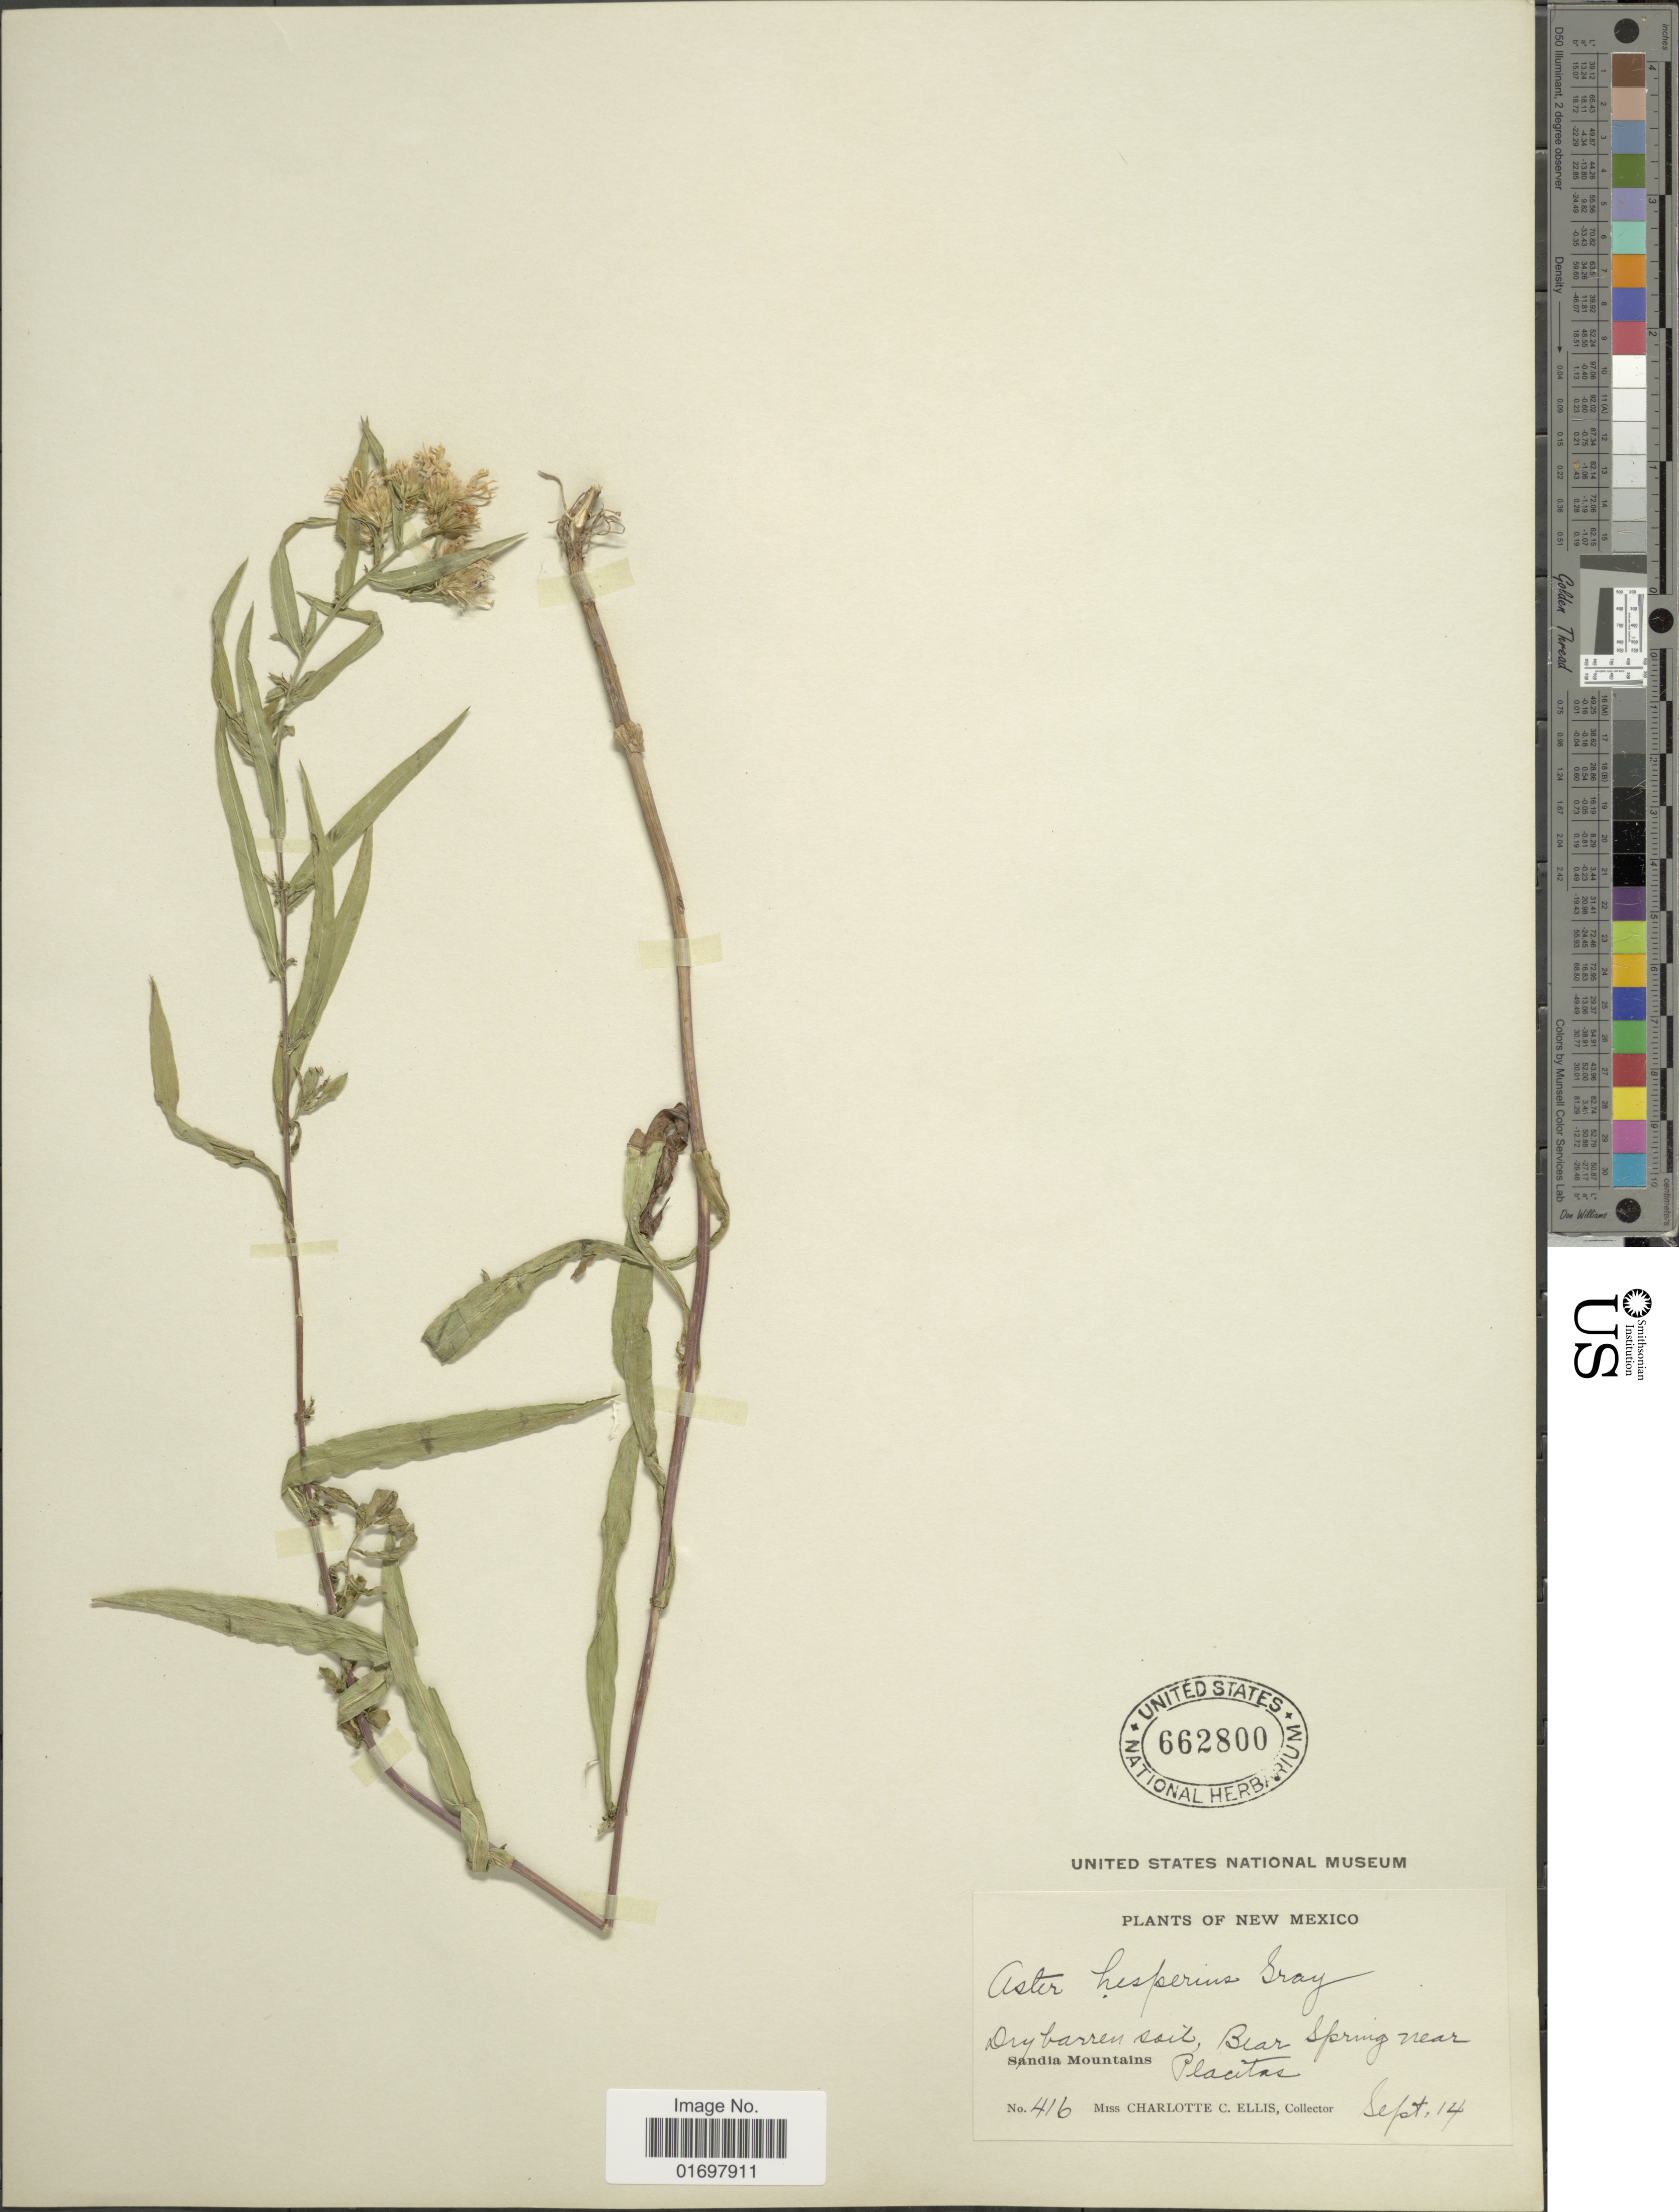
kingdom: Plantae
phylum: Tracheophyta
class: Magnoliopsida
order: Asterales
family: Asteraceae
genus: Symphyotrichum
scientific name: Symphyotrichum lanceolatum var. hesperium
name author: (A. Gray) G.L. Nesom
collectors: C. C. Ellis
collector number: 416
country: United States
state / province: New Mexico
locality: Bear Spring near Placias, Sandia Mountains.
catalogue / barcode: US 662800